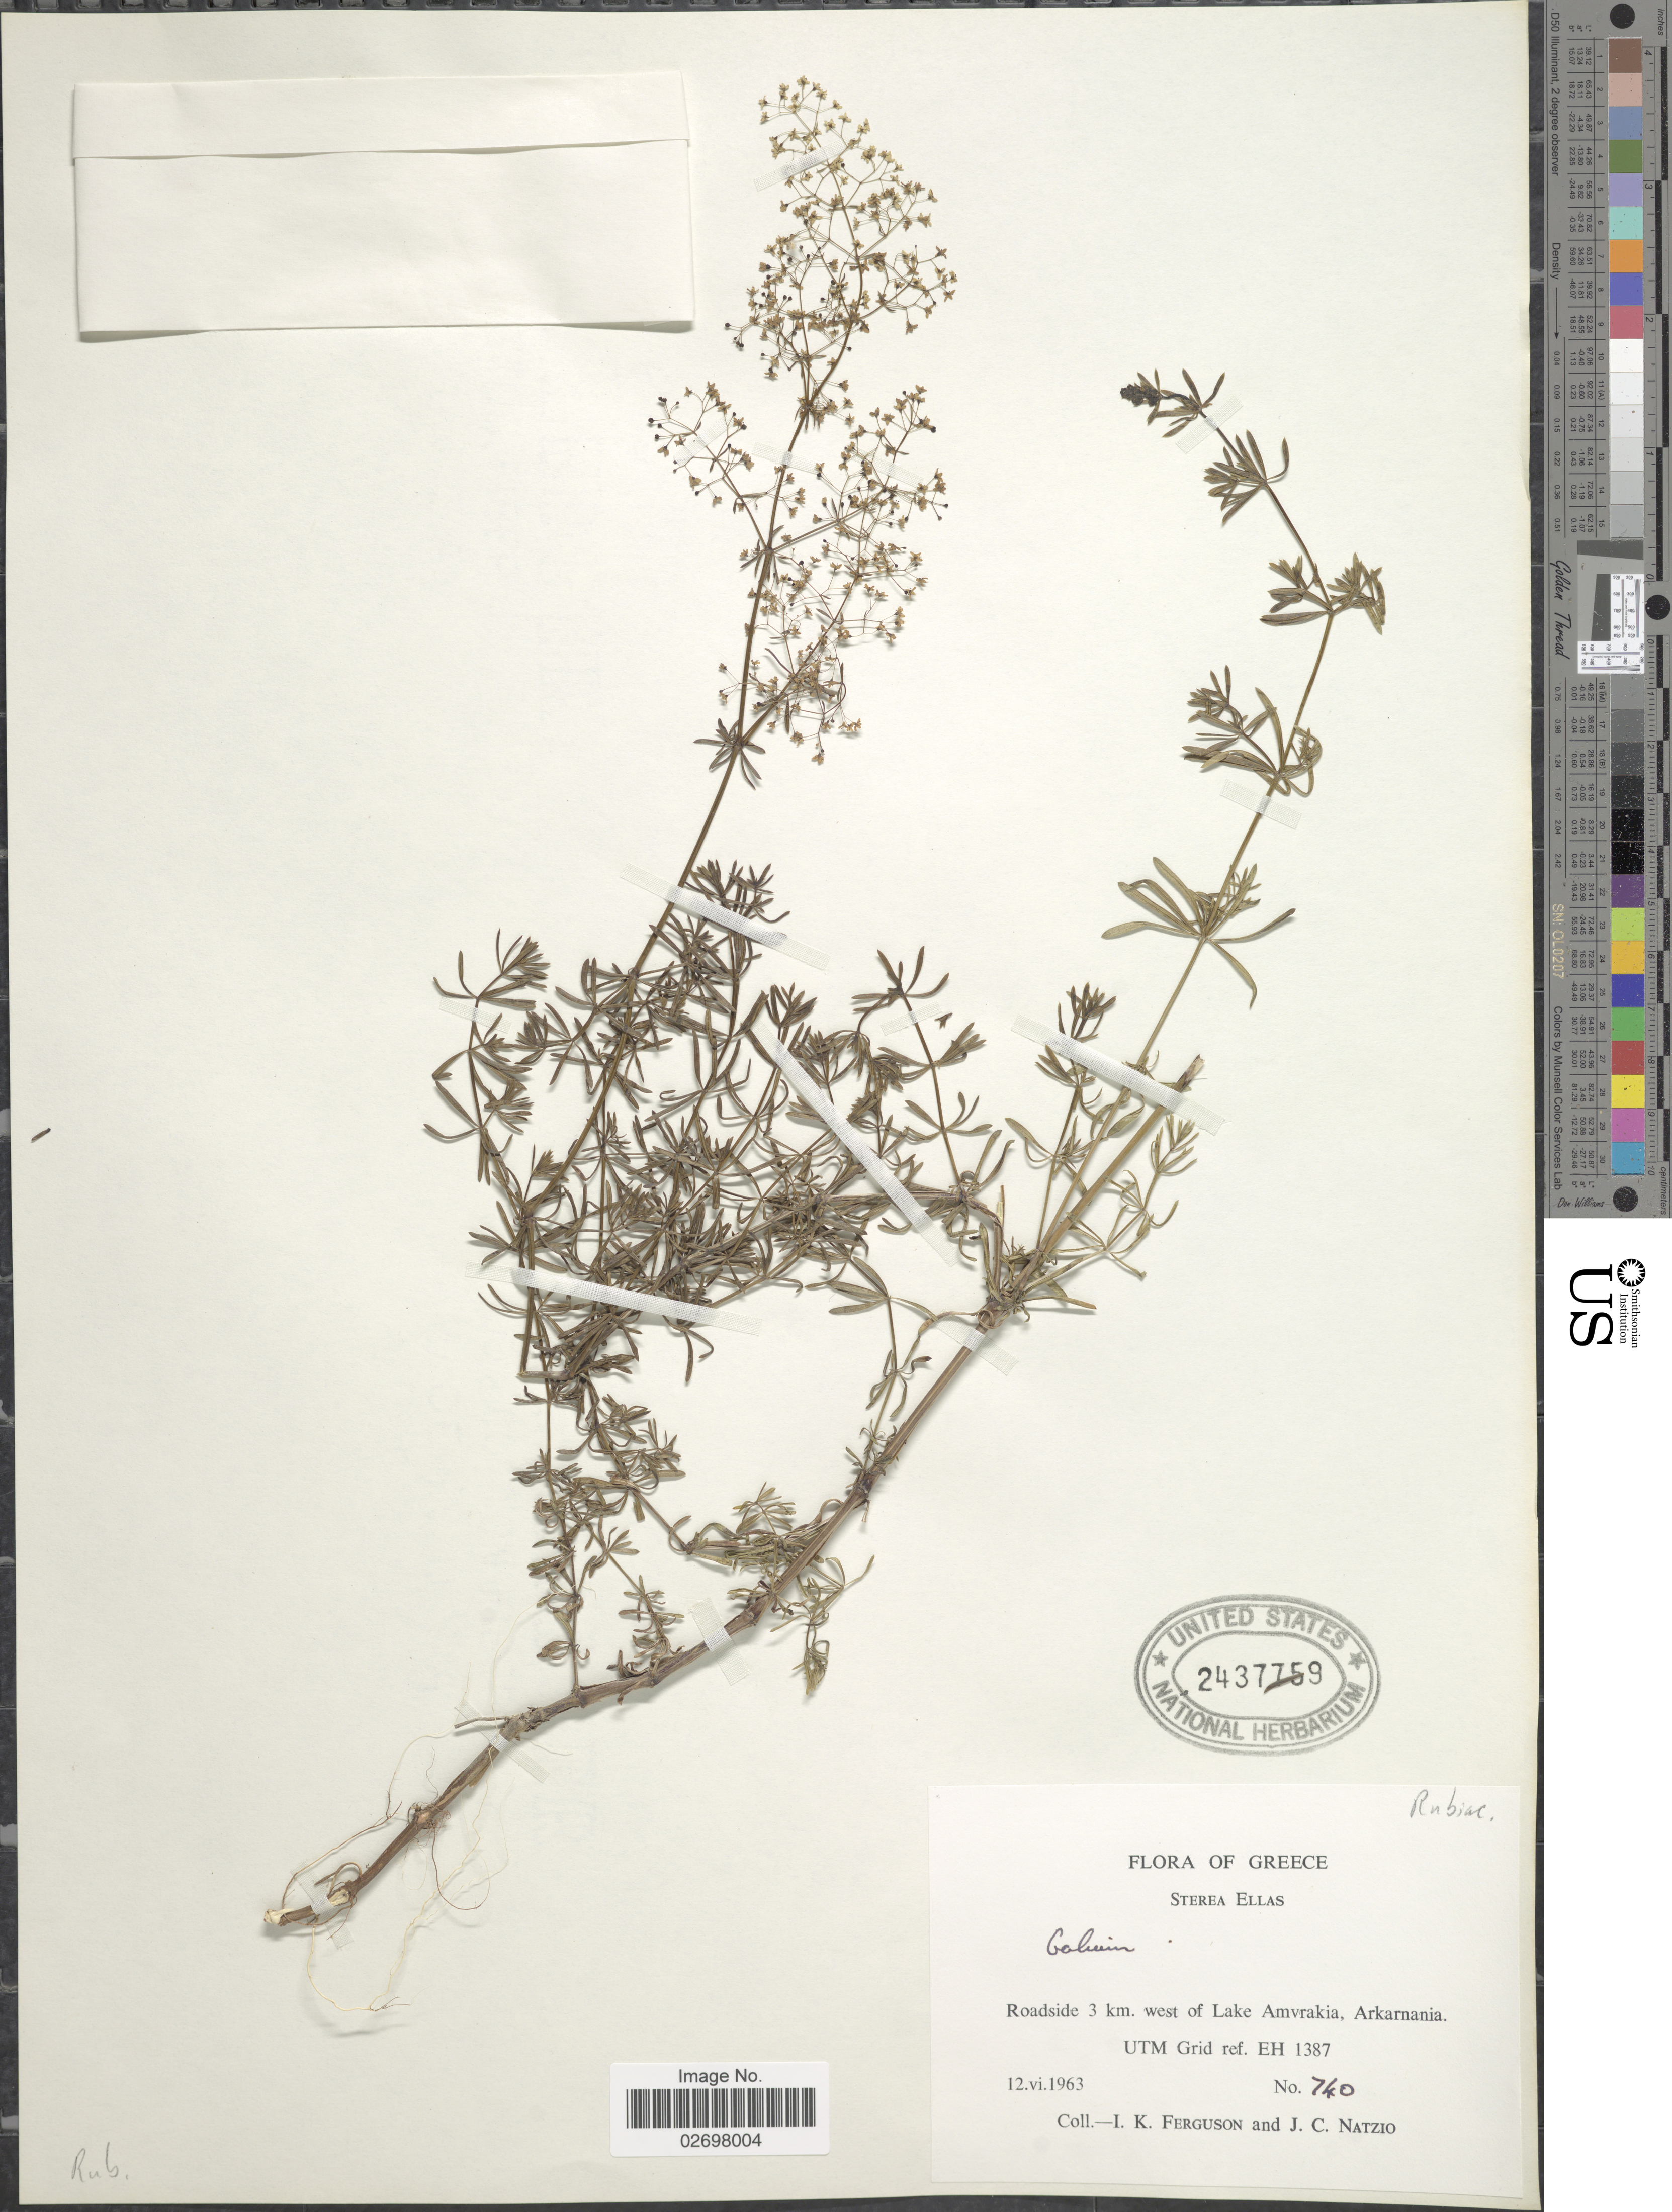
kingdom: Plantae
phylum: Tracheophyta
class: Magnoliopsida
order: Gentianales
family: Rubiaceae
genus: Galium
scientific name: Galium sp.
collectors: I. K. Ferguson & J. Natzio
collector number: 740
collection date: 1963-06-12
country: Greece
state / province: Central Greece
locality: Sterea Ellas, Roadside 3 km. west of Lake Amvrakia, Arkarnania, UTM Grid ref. EH 1387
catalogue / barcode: US 2437759